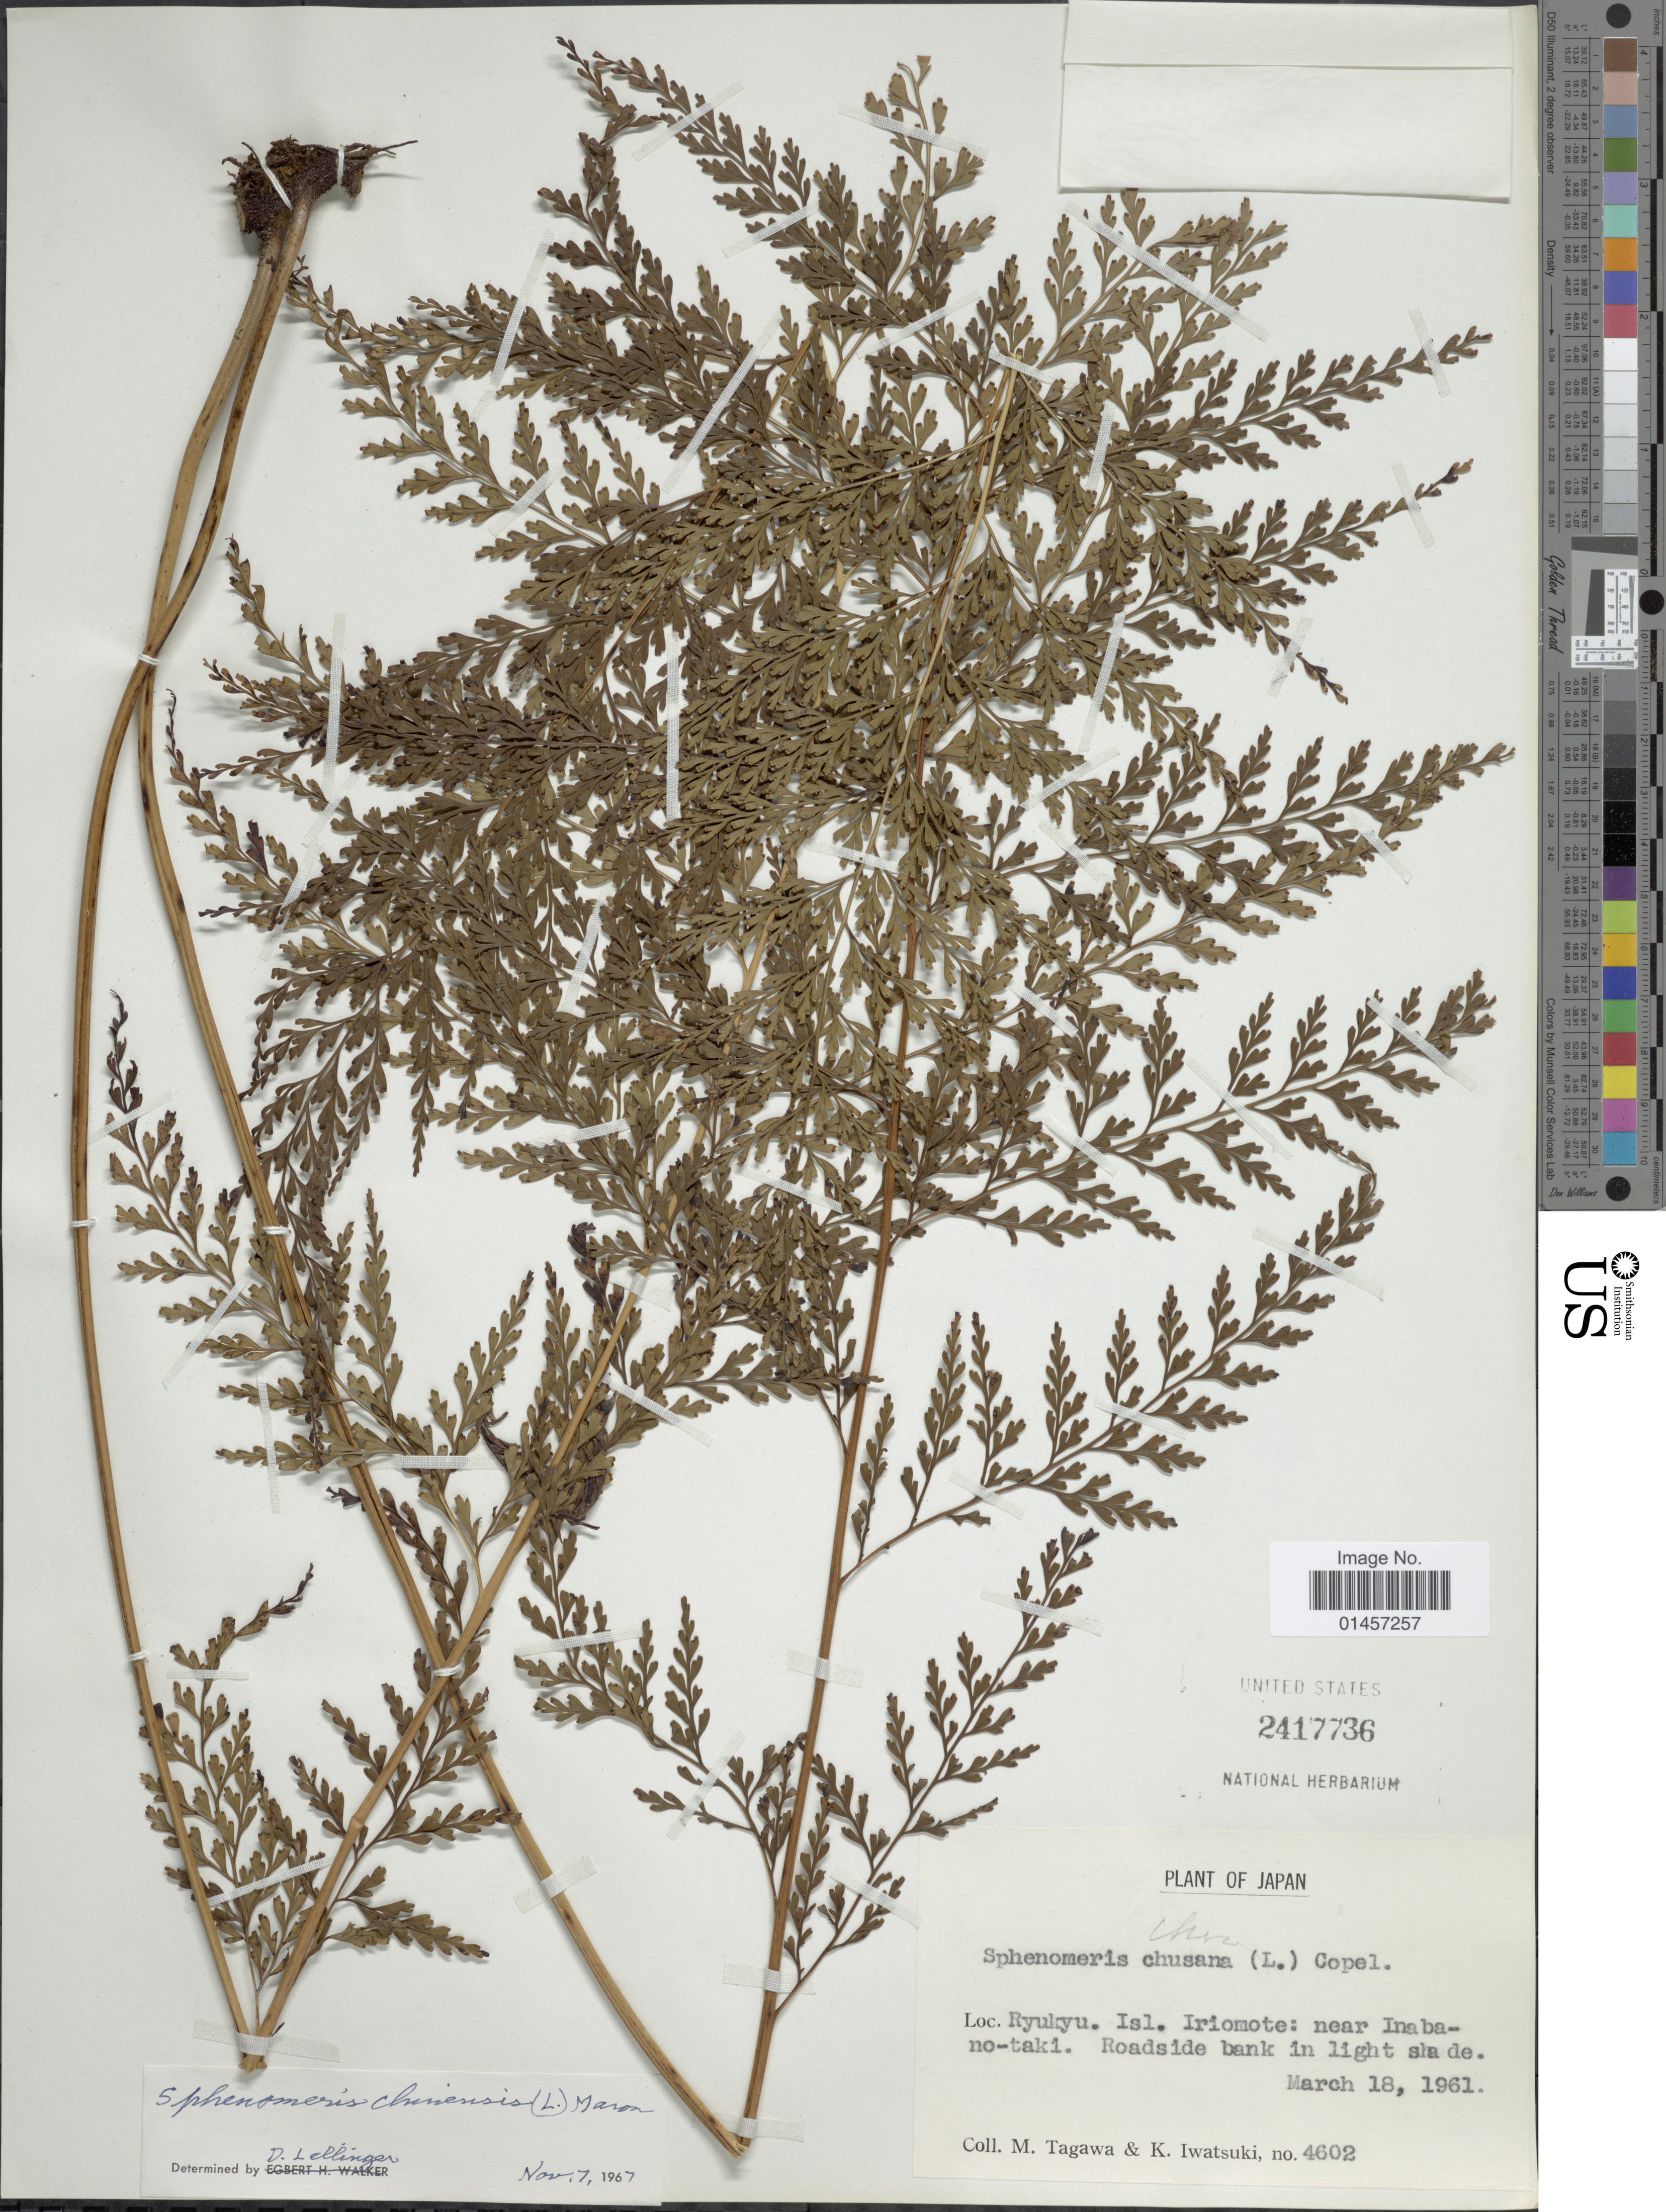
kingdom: Plantae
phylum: Tracheophyta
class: Polypodiopsida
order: Polypodiales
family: Lindsaeaceae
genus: Sphenomeris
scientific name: Sphenomeris chinensis var. chinensis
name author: (L.) Maxon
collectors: M. Tagawa & K. Iwatsuki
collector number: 4602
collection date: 1961-03-18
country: Japan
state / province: Okinawa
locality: Ryukyu Isl. Iriomote: near Inabano-Taki, roadside bank in light shade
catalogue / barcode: US 2417736